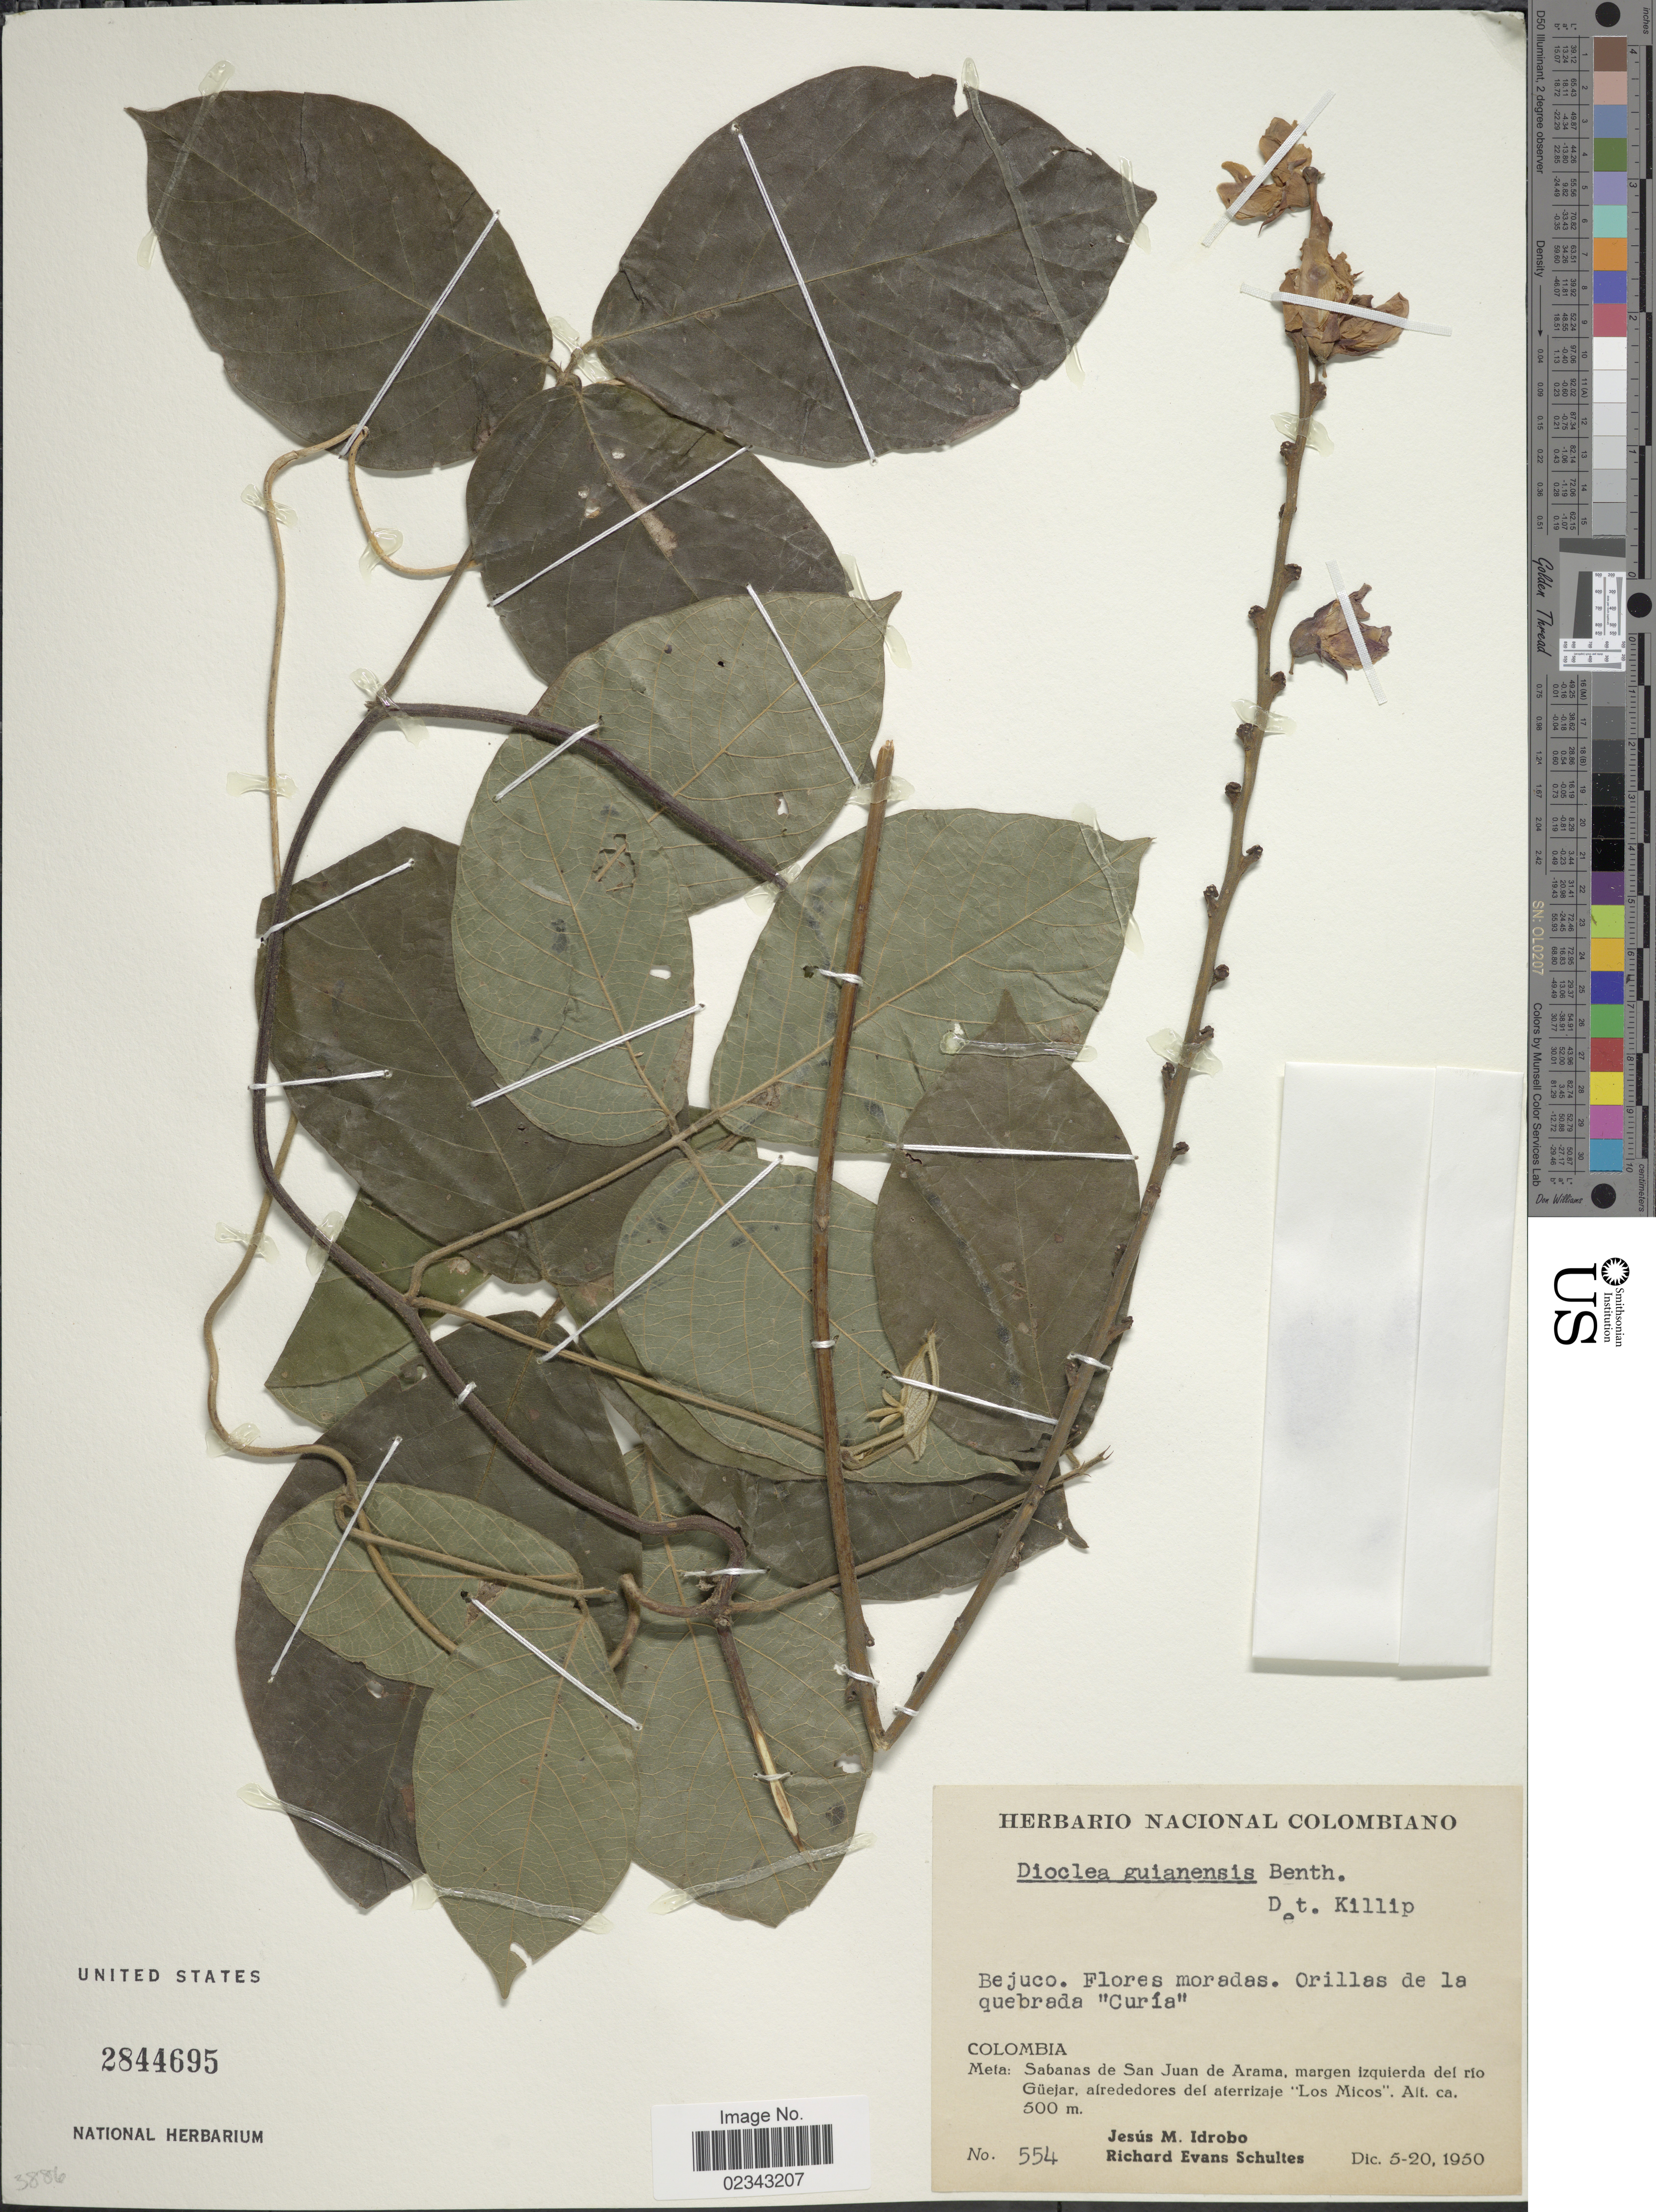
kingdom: Plantae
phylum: Tracheophyta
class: Magnoliopsida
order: Fabales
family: Fabaceae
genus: Dioclea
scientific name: Dioclea guianensis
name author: Benth.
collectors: J. M. Idrobo & R. E. Schultes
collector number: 554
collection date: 1950-12-05/1950-12-20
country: Colombia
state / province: Meta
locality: Sabanas de San Juan de Arama, margen izquierda del río Güejar, alrededores del aterrizaje 'Los Micos'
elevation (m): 500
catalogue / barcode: US 2844695